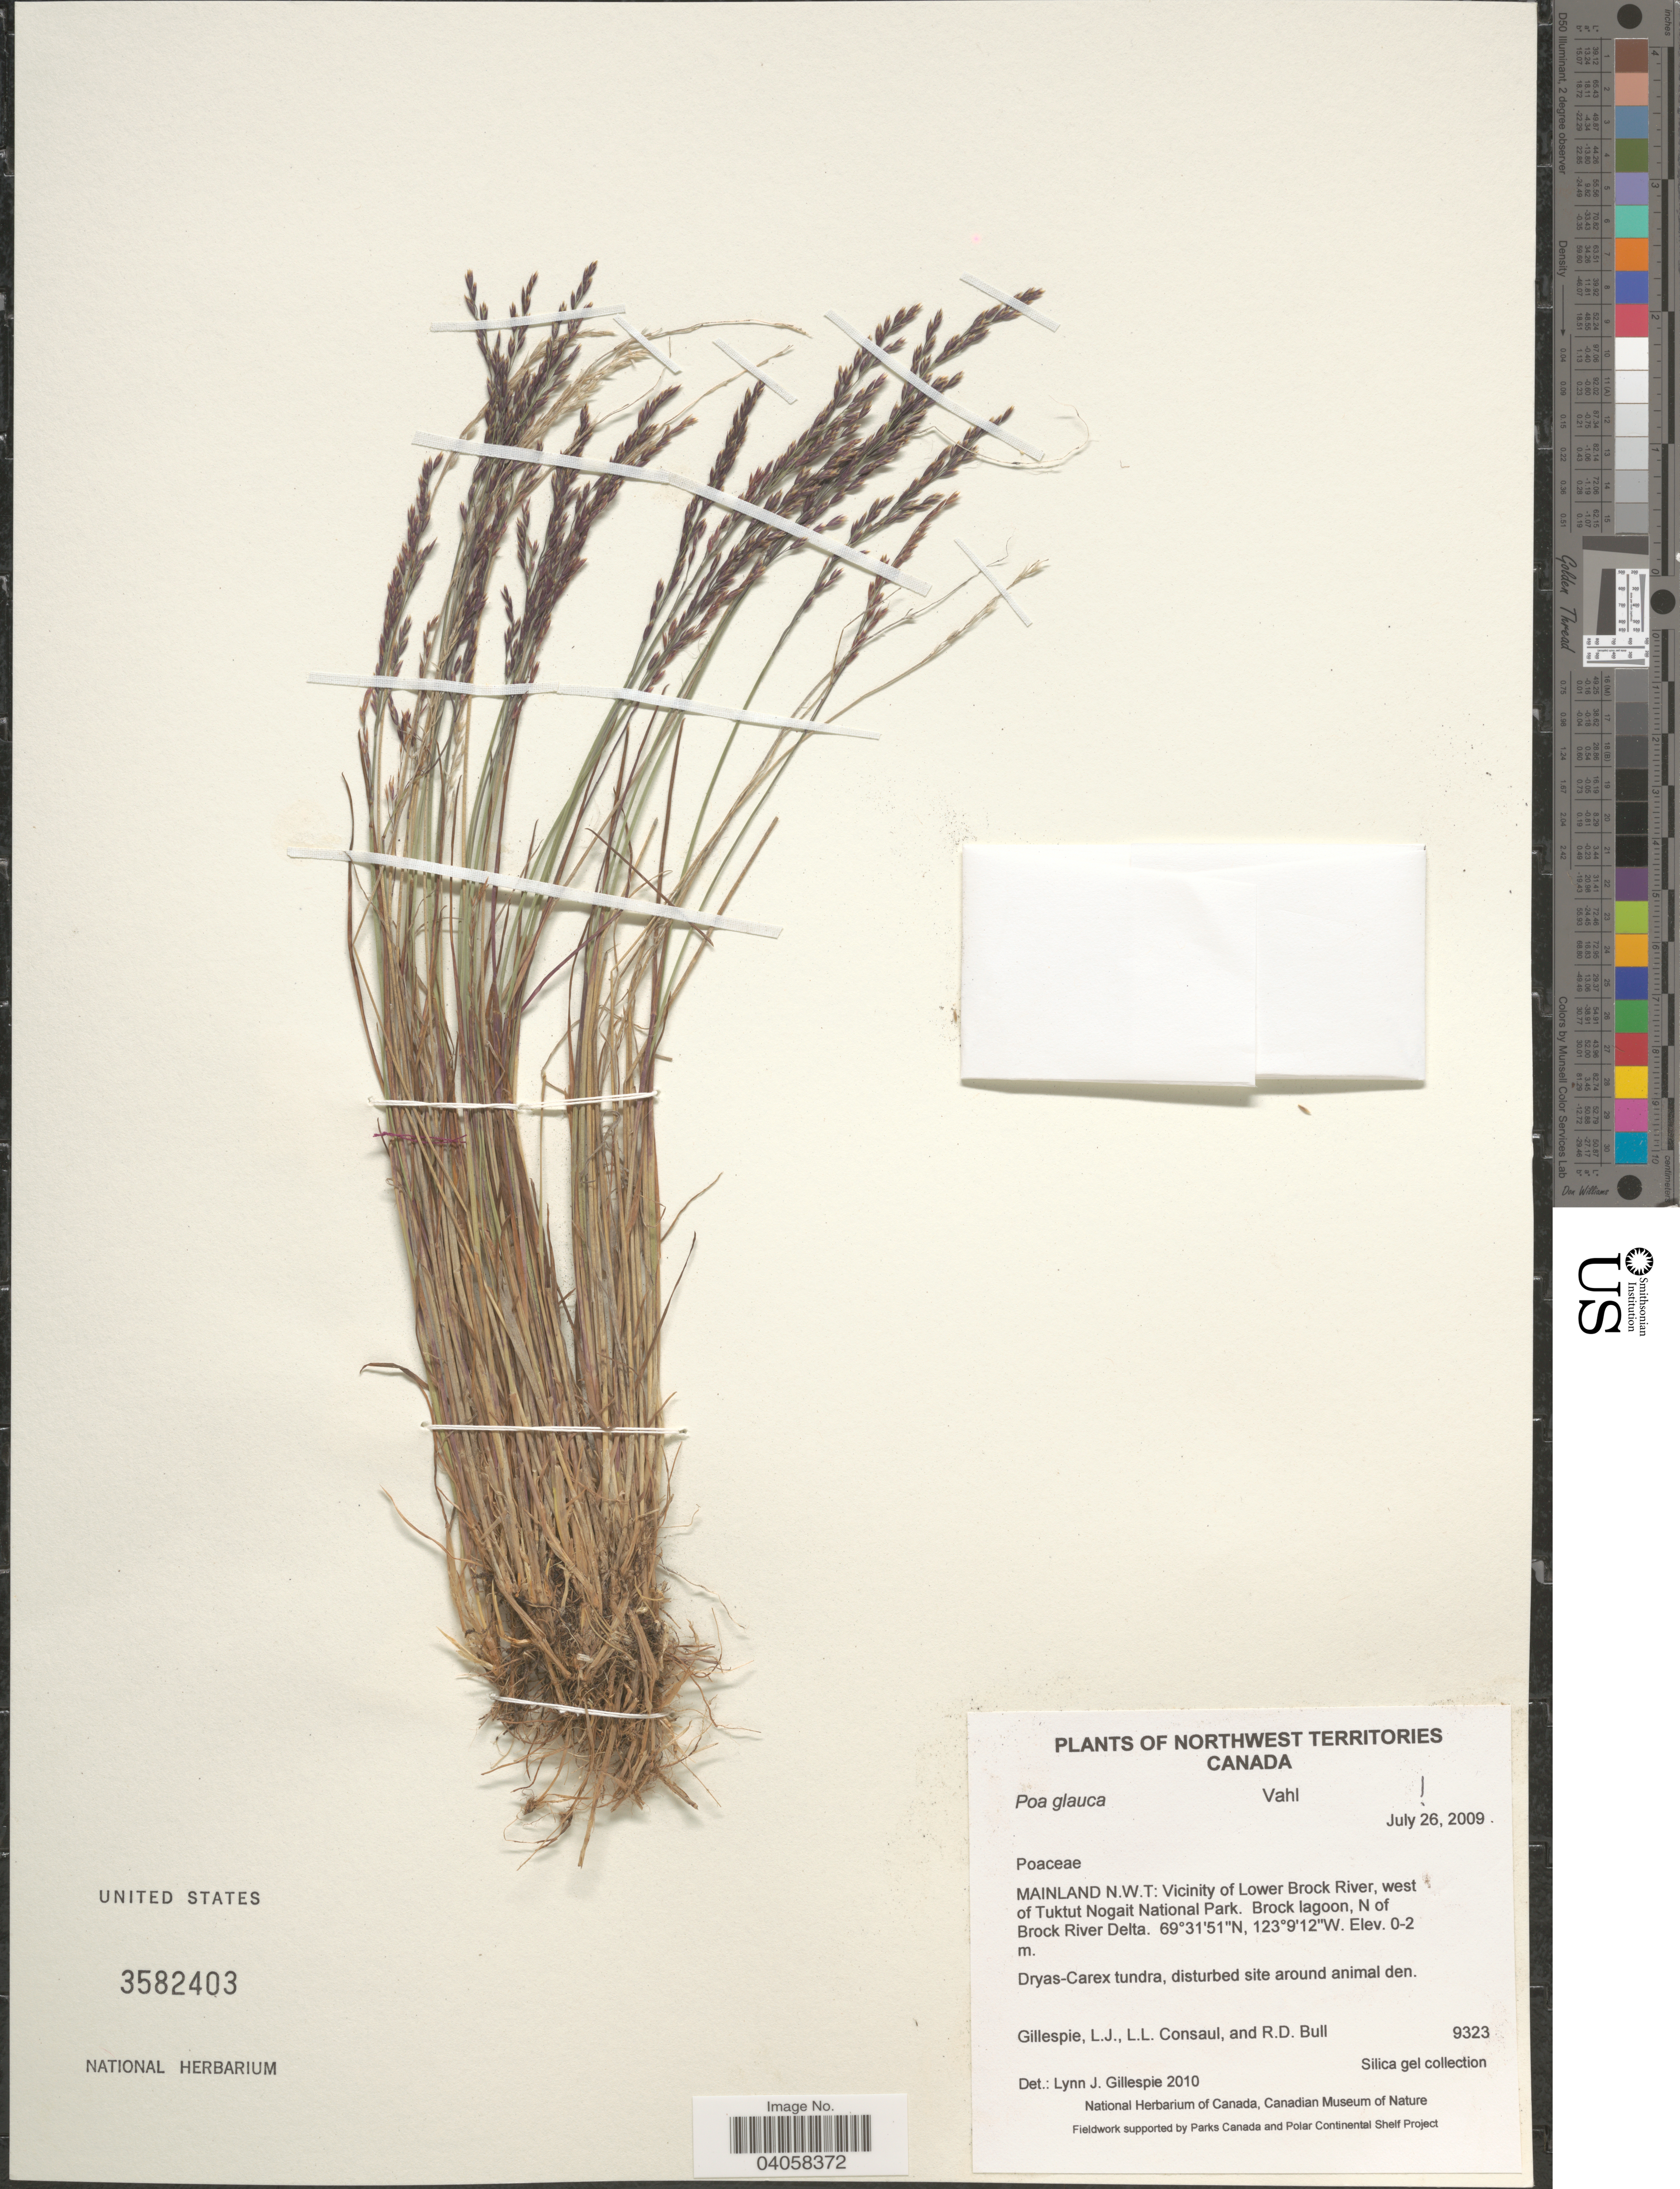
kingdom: Plantae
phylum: Tracheophyta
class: Liliopsida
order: Poales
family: Poaceae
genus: Poa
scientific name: Poa glauca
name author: Vahl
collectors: L. Gillespie, L. Consaul & R. Bull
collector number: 9323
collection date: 2009-07-26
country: Canada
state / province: Northwest Territories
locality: Mainland N.W.T: Vicinity of Lower Brock River, west of Tuktut Nogait National Park. Brock lagoon, N of Brock River Delta. Site around animal den.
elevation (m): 0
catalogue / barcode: US 3582403